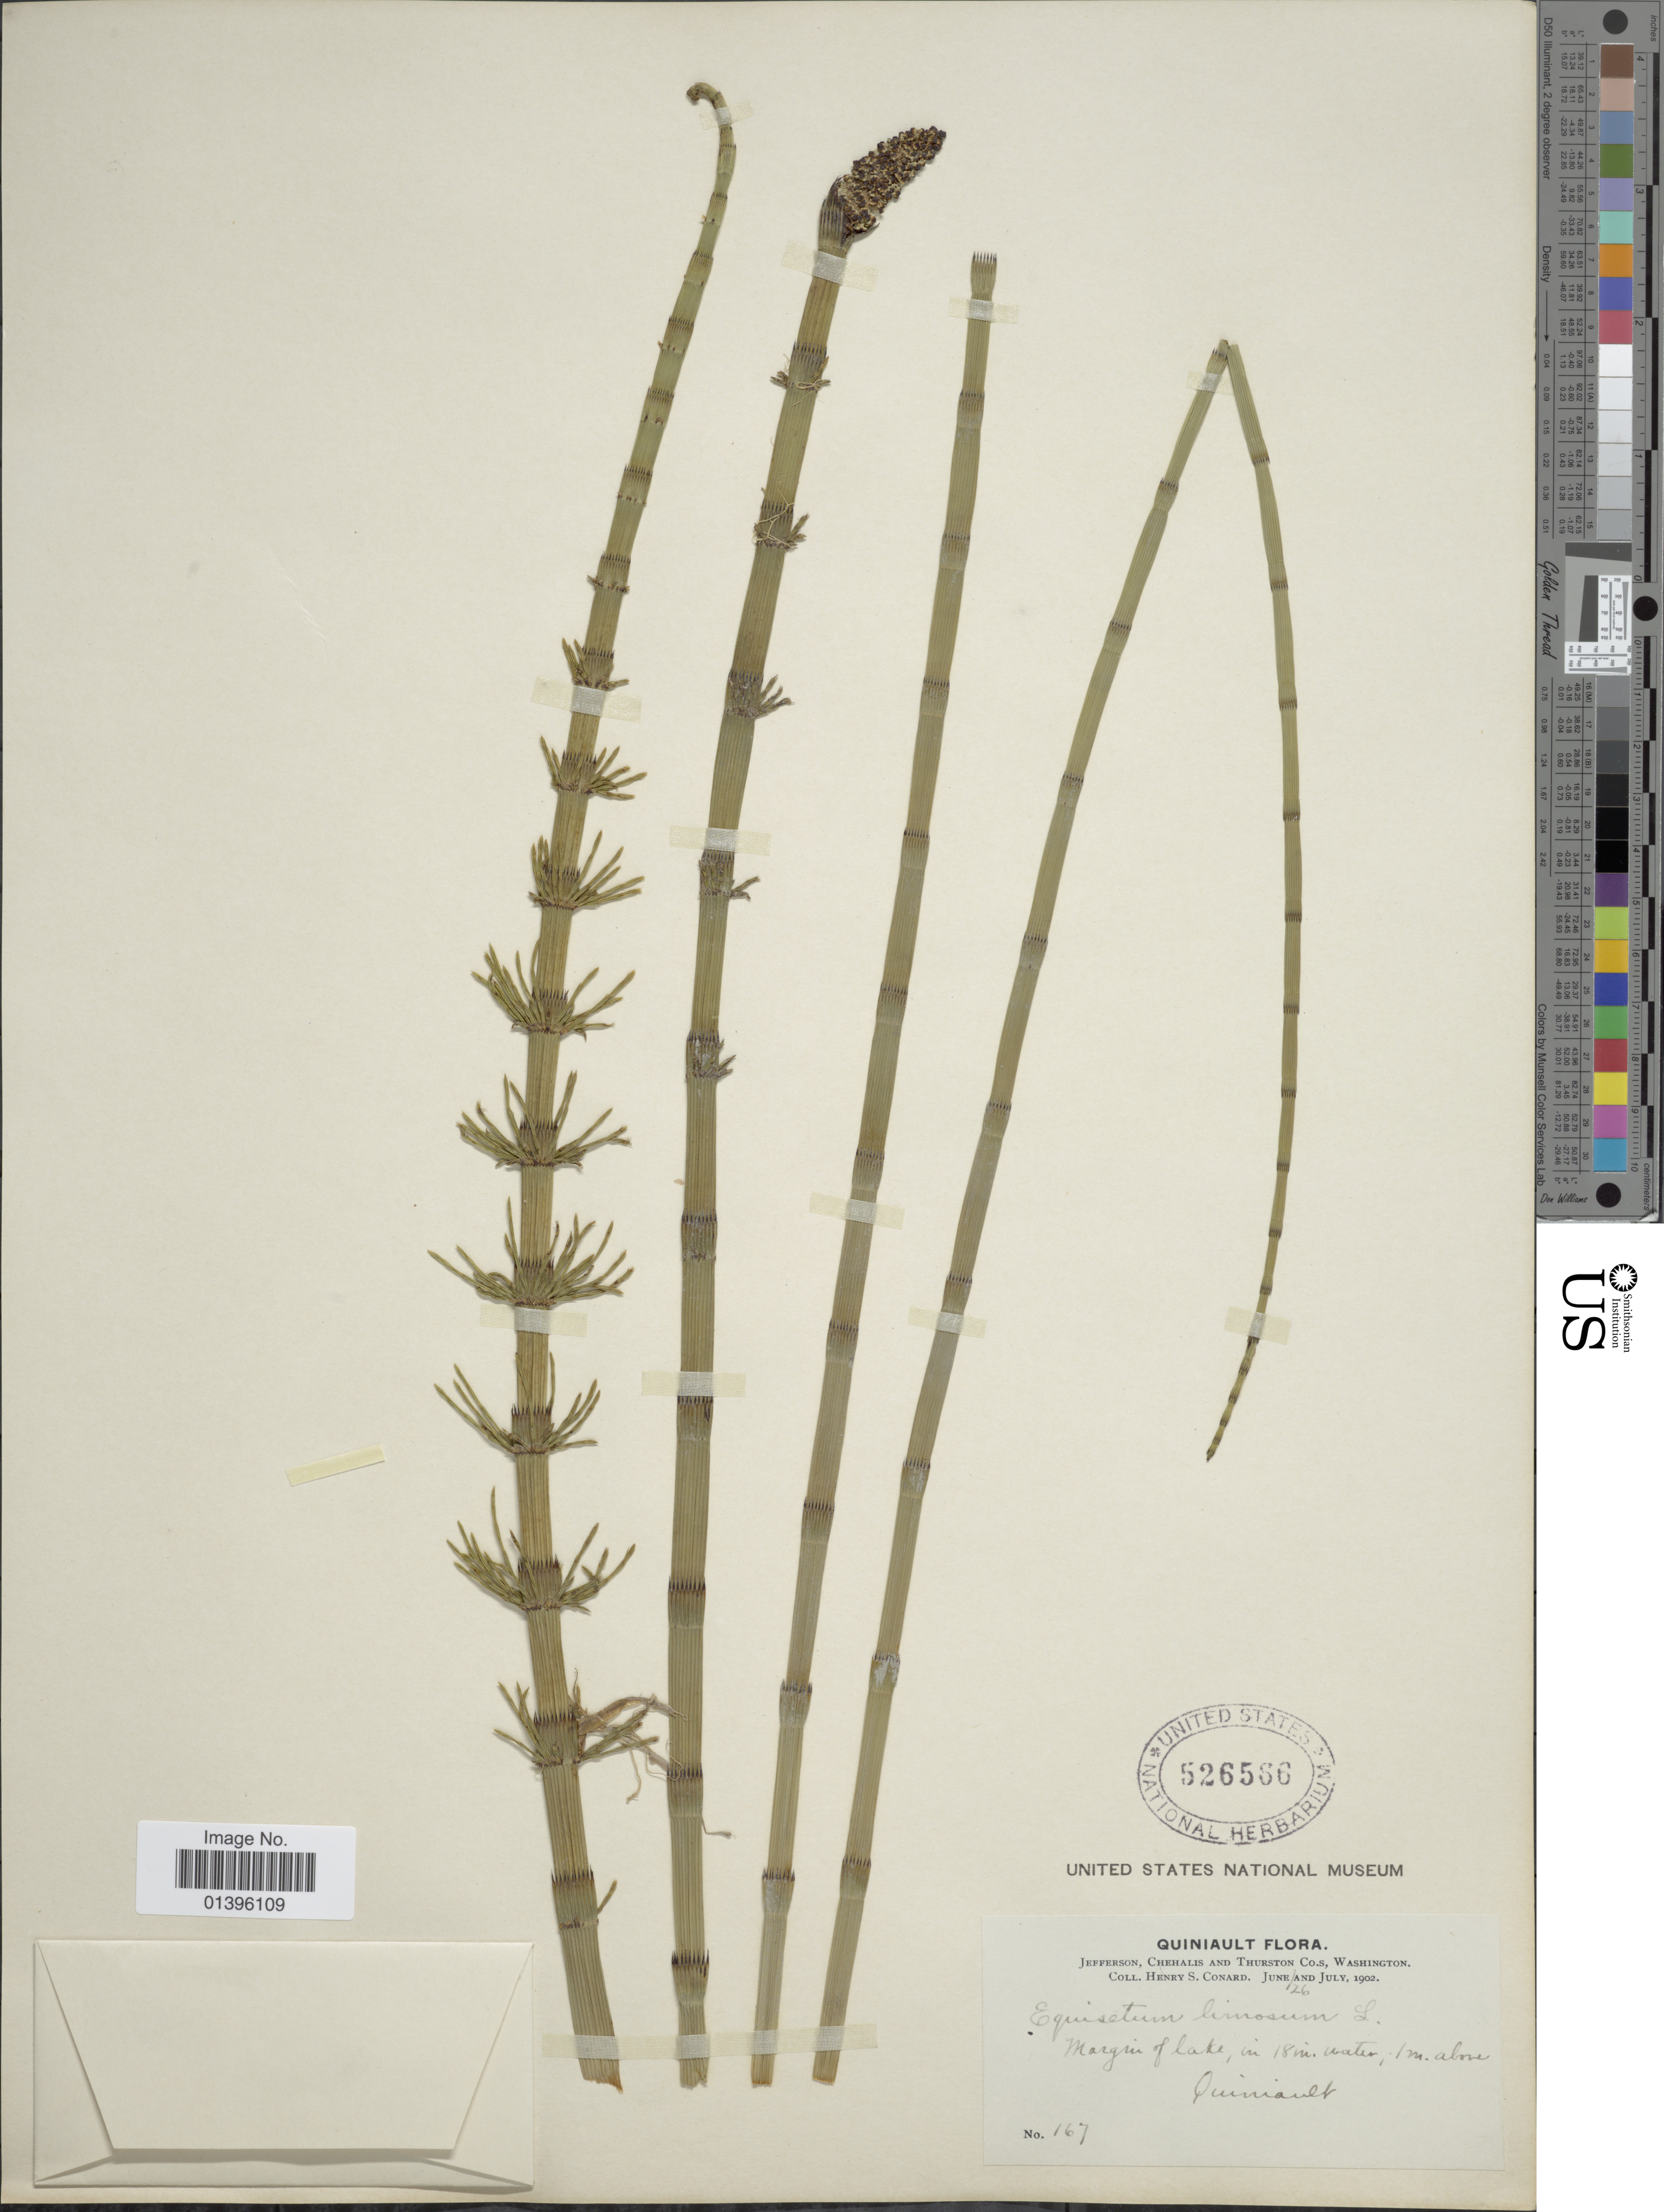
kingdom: Plantae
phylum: Tracheophyta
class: Polypodiopsida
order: Equisetales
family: Equisetaceae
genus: Equisetum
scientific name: Equisetum fluviatile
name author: L.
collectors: H. S. Conard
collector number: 167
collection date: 1902-06-26/1902-07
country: United States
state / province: Washington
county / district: Thurston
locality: Jefferson, Chehalis and Thurston Co.s, Quiniault, Margin of ake, in 18 mi. water, 1 m. above Quiniault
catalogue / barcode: US 526566